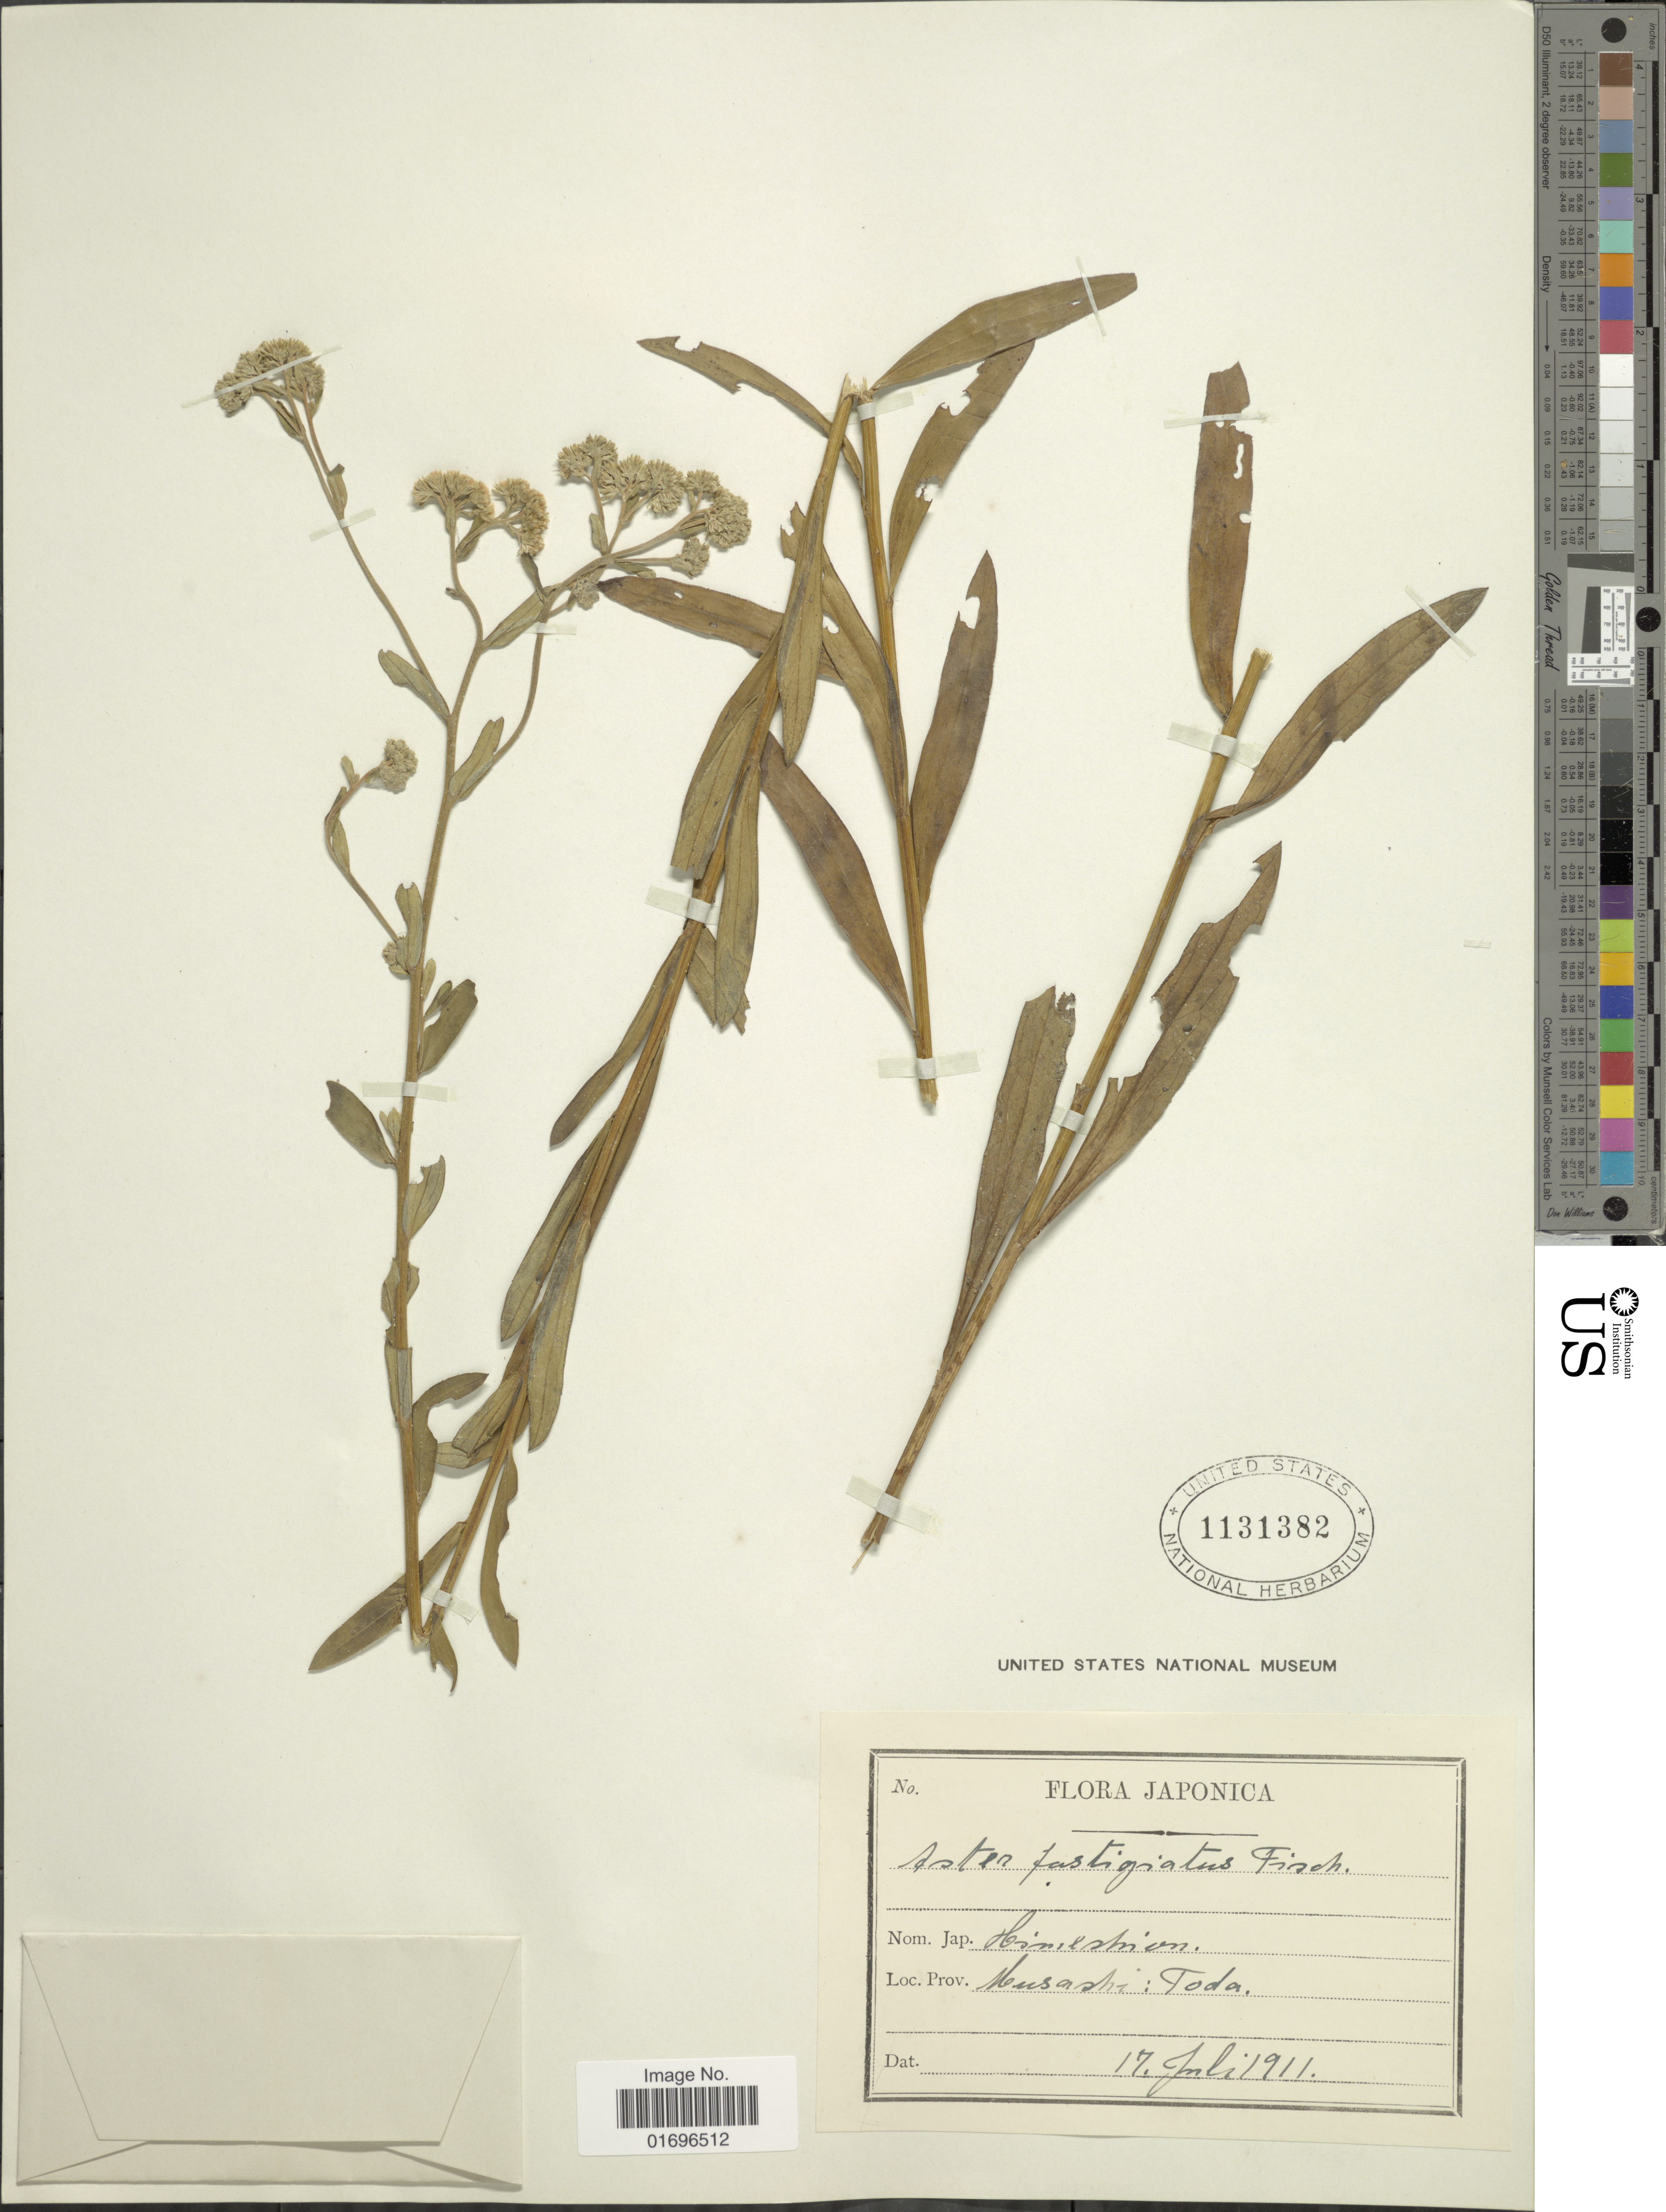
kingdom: Plantae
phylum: Tracheophyta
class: Magnoliopsida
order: Asterales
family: Asteraceae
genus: Aster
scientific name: Aster fastigiatus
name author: Fisch.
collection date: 1911-07-17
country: Japan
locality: Japonica. Musashi: Toda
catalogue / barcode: US 1131382